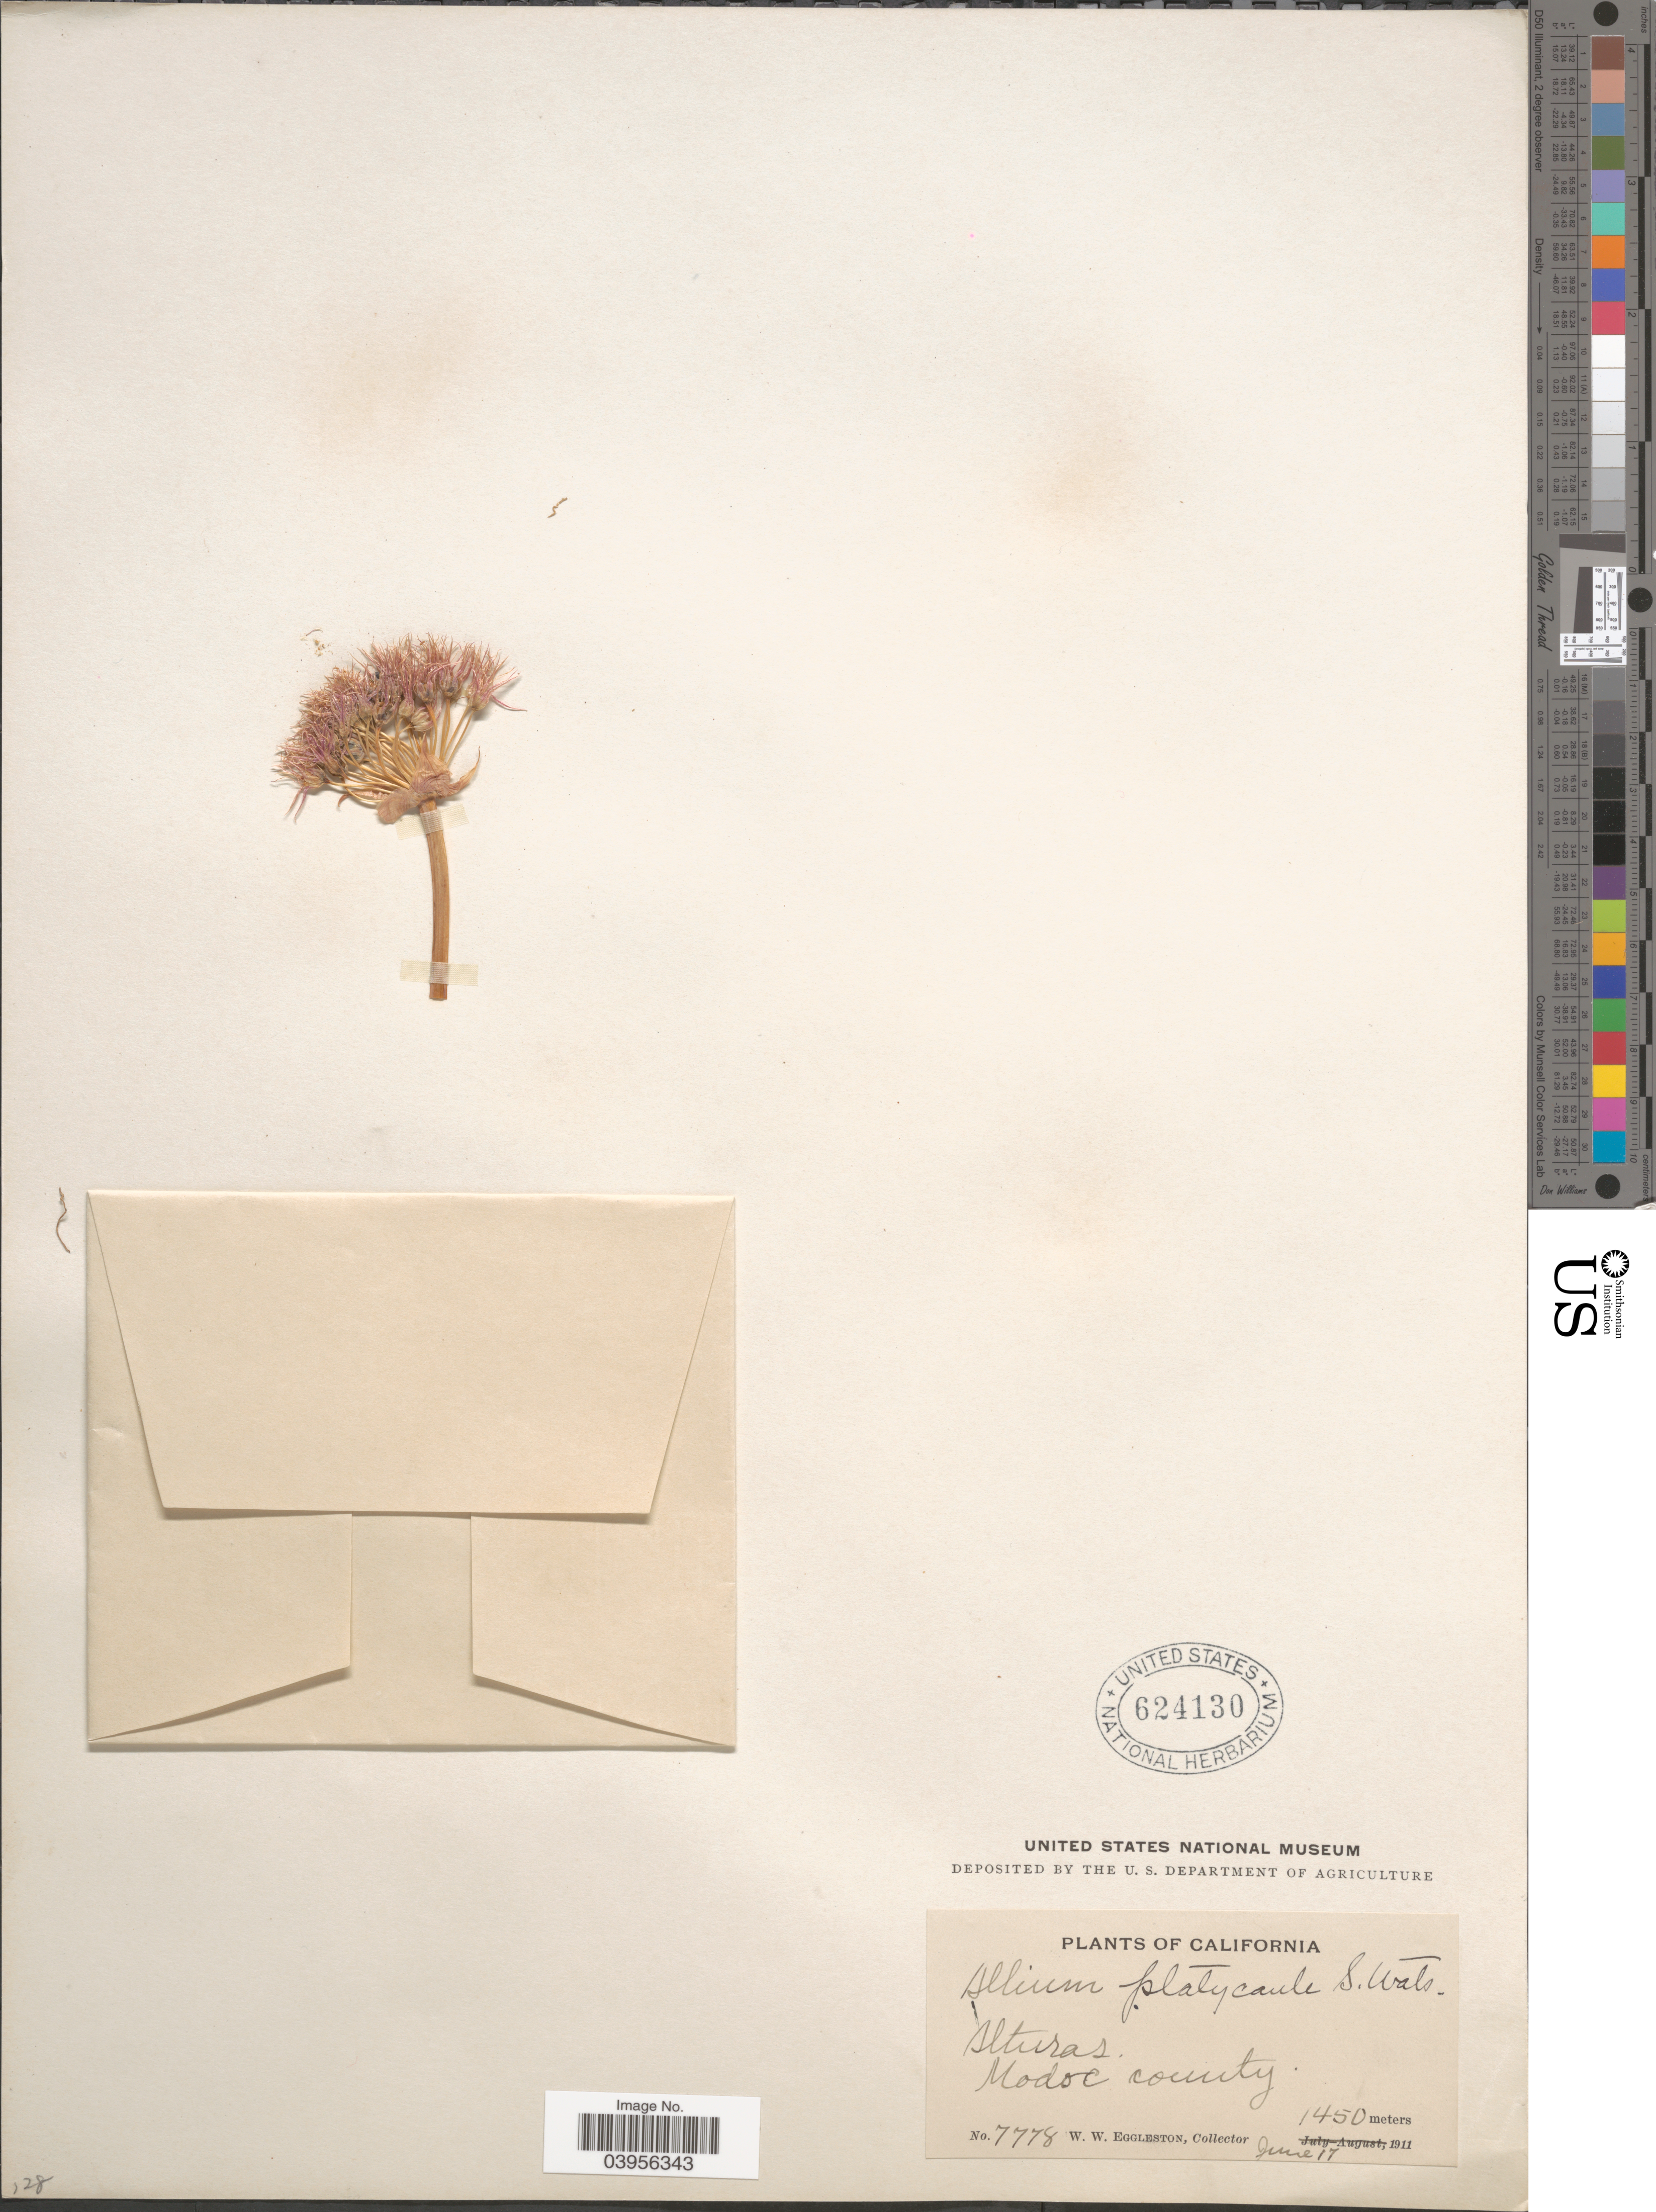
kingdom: Plantae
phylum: Tracheophyta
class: Liliopsida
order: Asparagales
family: Amaryllidaceae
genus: Allium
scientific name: Allium platycaule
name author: S. Watson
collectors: W. W. Eggleston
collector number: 7778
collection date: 1911-06-17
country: United States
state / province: California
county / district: Modoc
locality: Alturas. Modoc county.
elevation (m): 1450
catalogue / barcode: US 624130